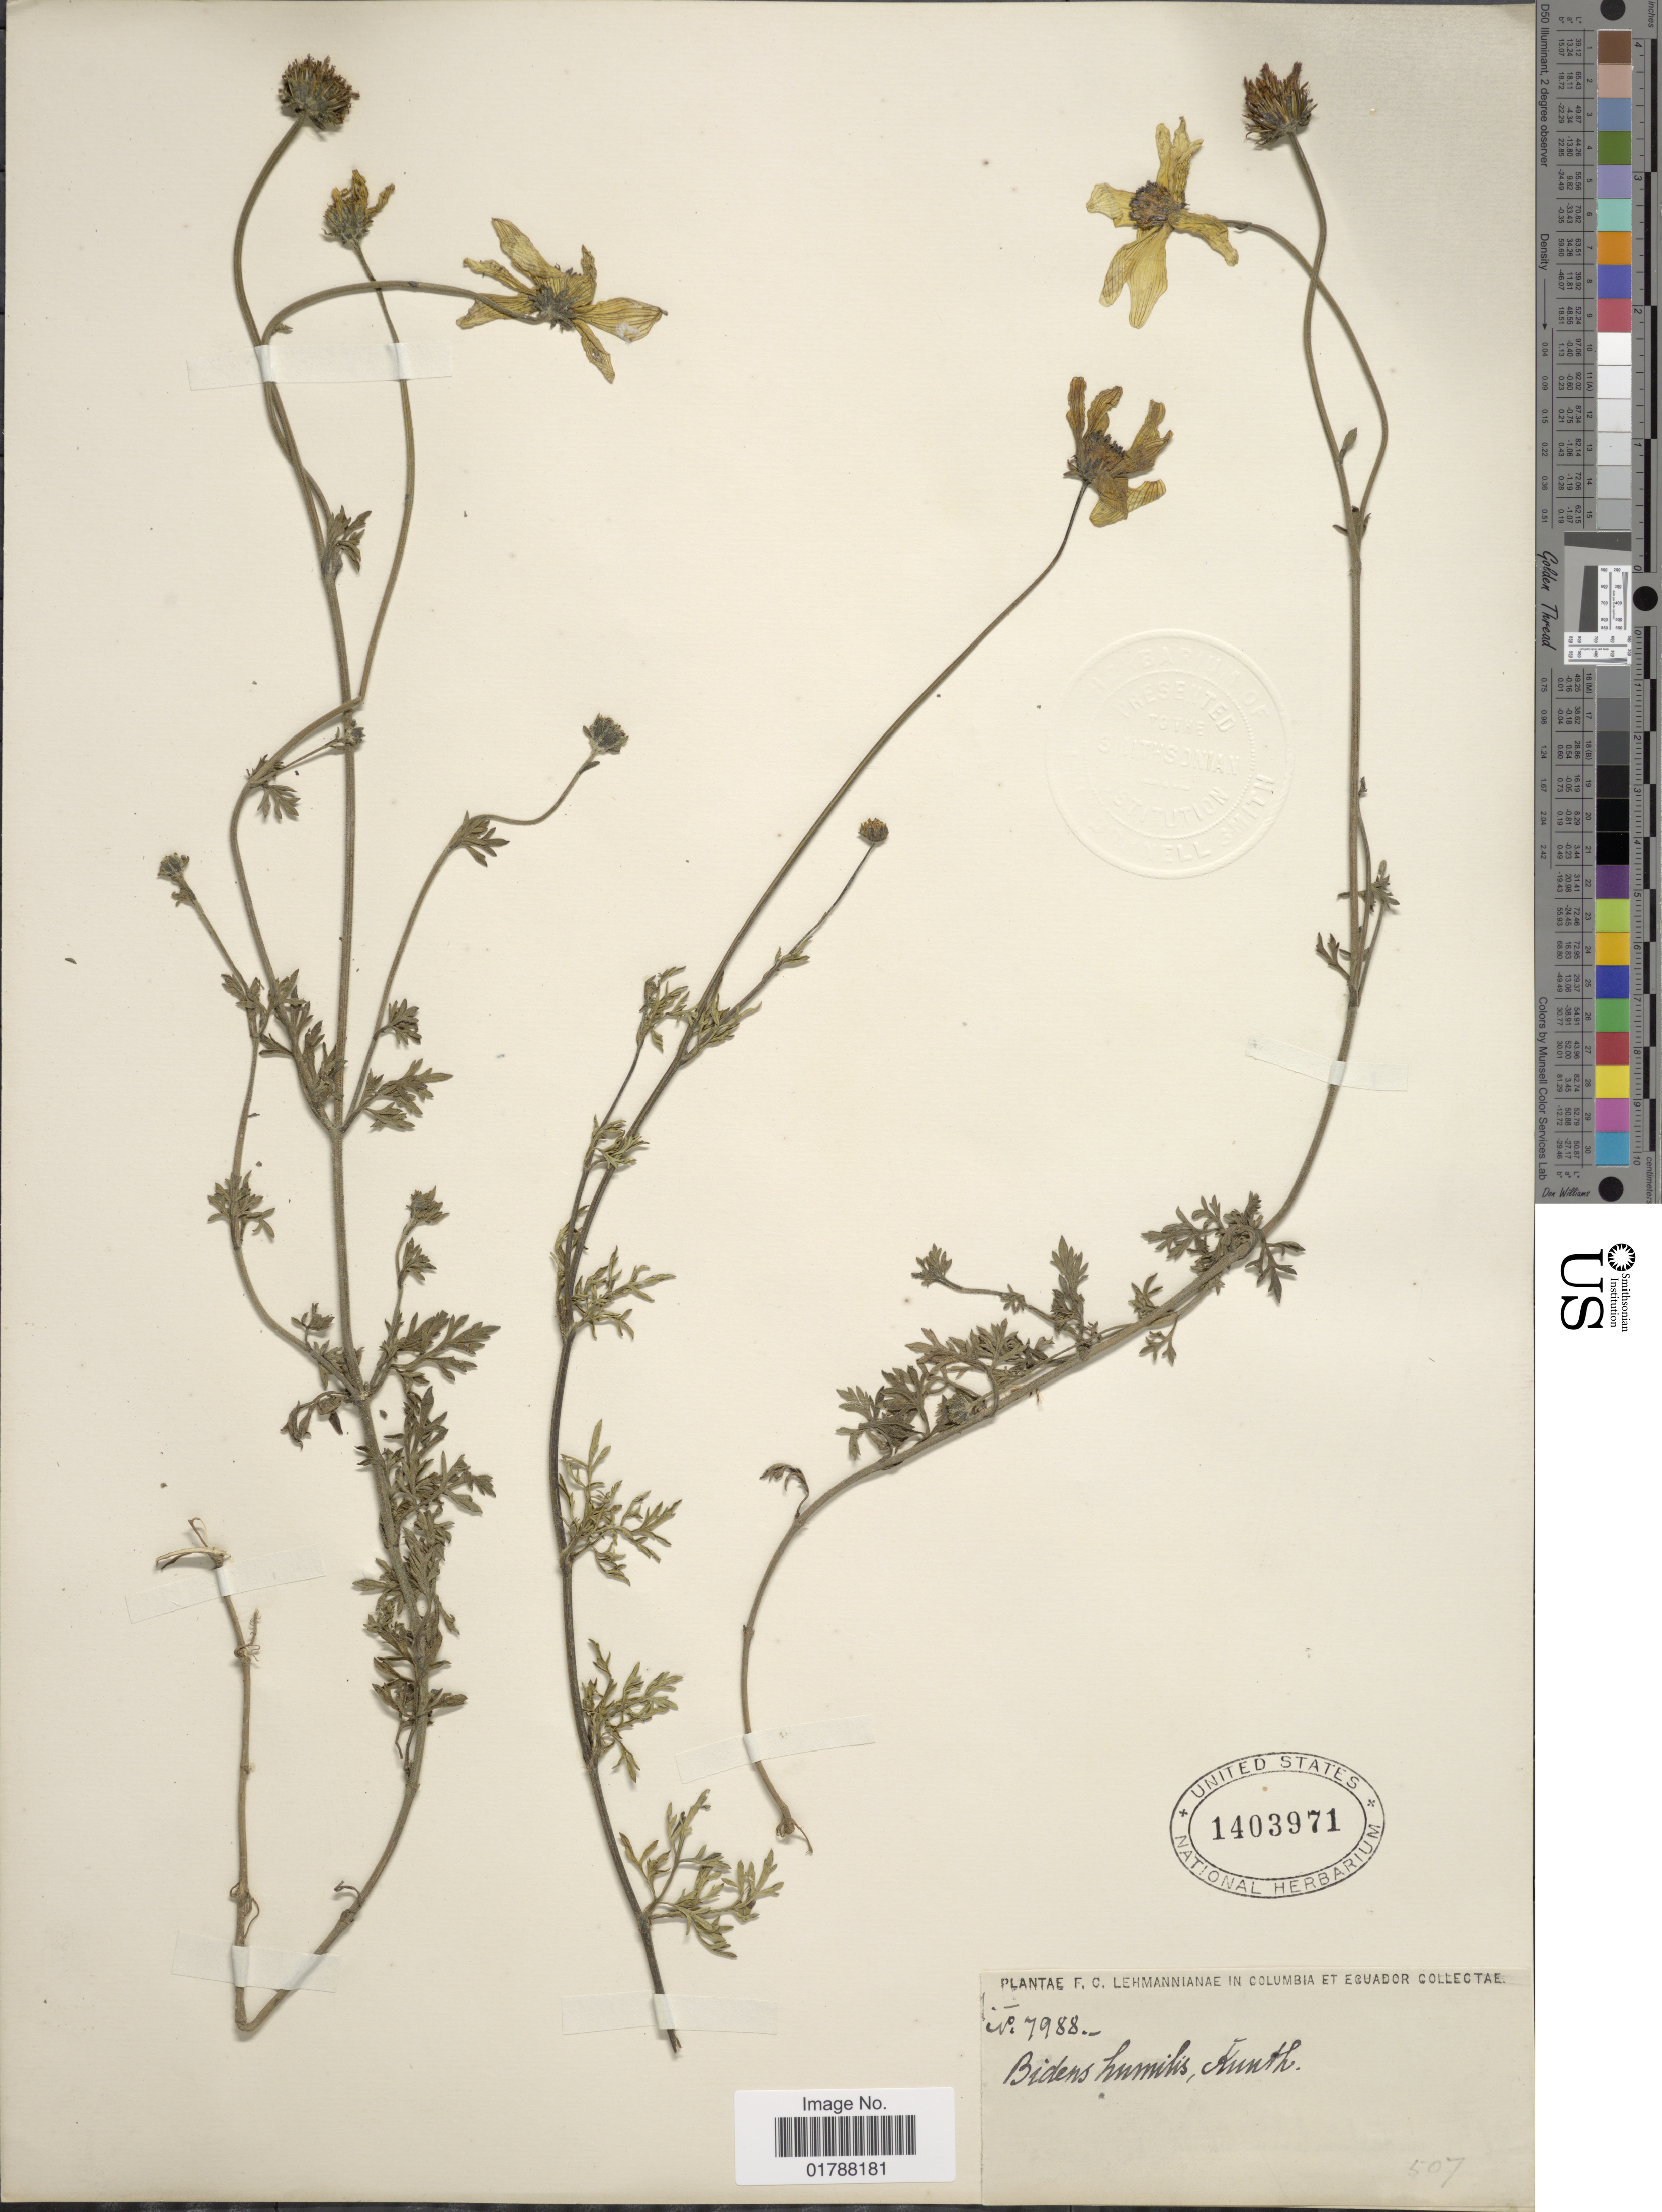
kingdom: Plantae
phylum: Tracheophyta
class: Magnoliopsida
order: Asterales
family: Asteraceae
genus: Bidens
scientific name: Bidens andicola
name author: Kunth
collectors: F. C. Lehmann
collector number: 7988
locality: Columbia et Ecuador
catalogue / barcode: US 1403971